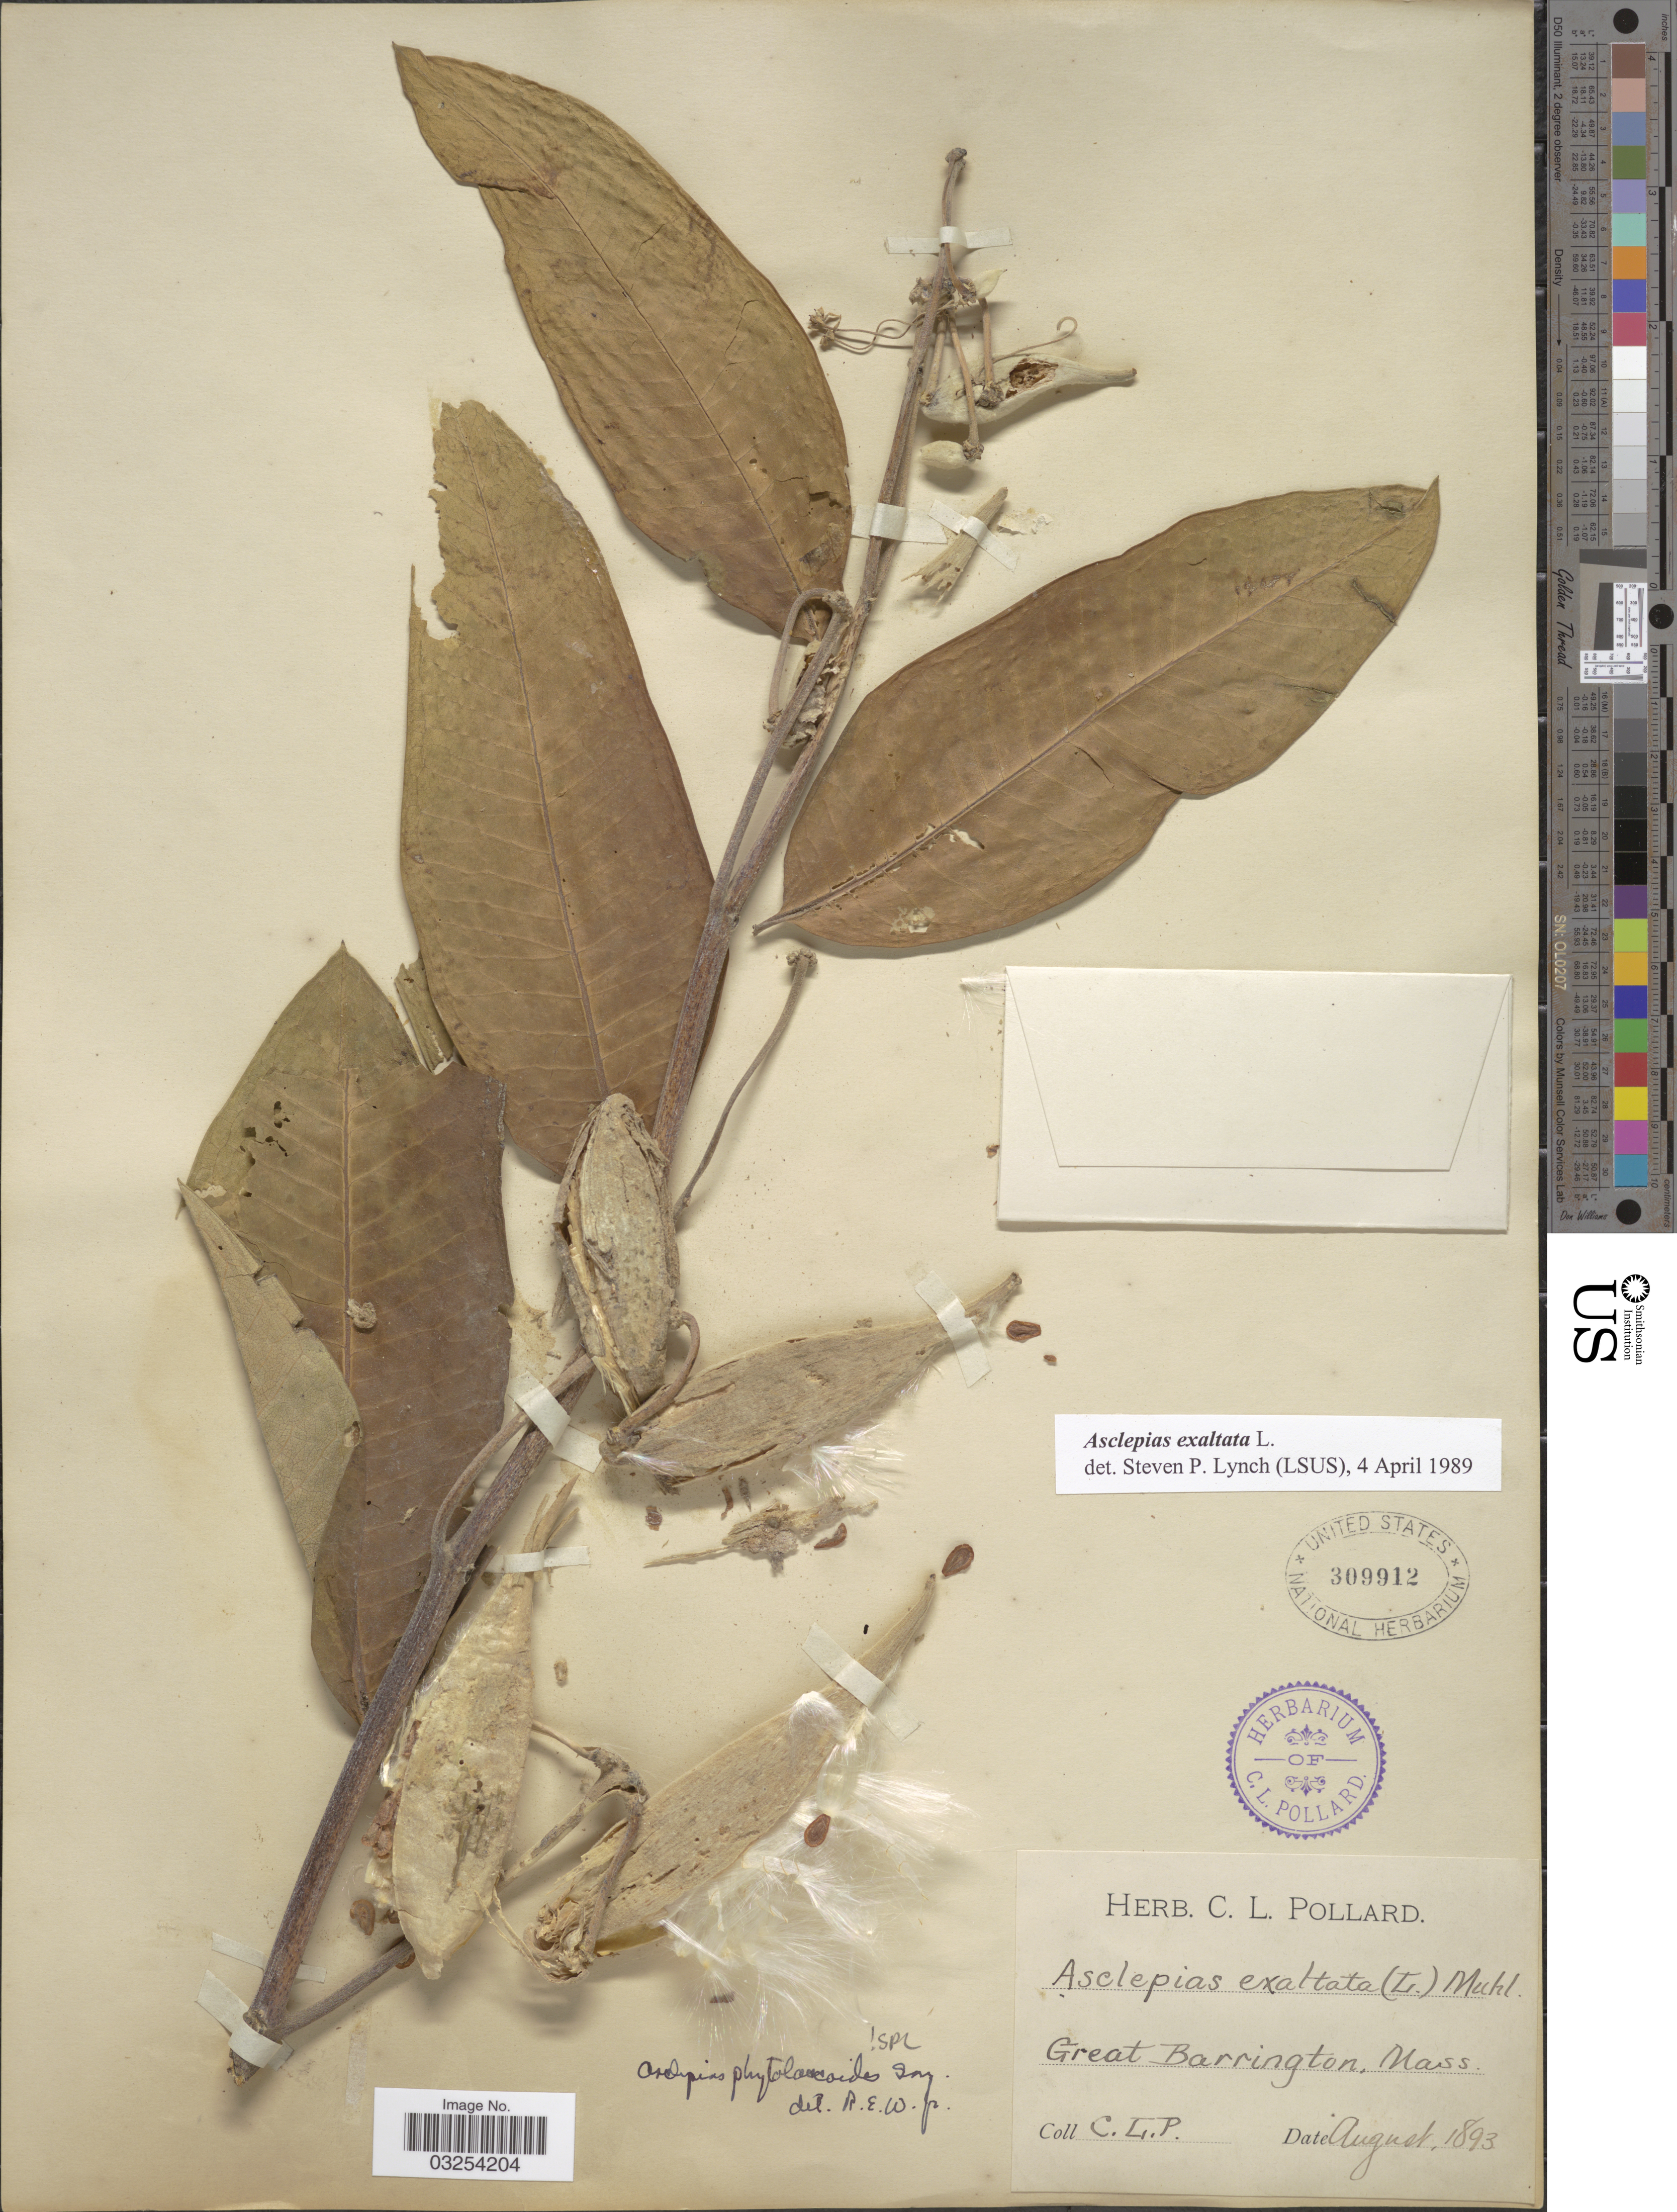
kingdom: Plantae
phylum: Tracheophyta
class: Magnoliopsida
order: Gentianales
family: Apocynaceae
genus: Asclepias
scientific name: Asclepias exaltata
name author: Muhl.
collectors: C. L. Pollard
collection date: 1893-08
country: United States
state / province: Massachusetts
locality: Great Barrington.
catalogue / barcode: US 309912